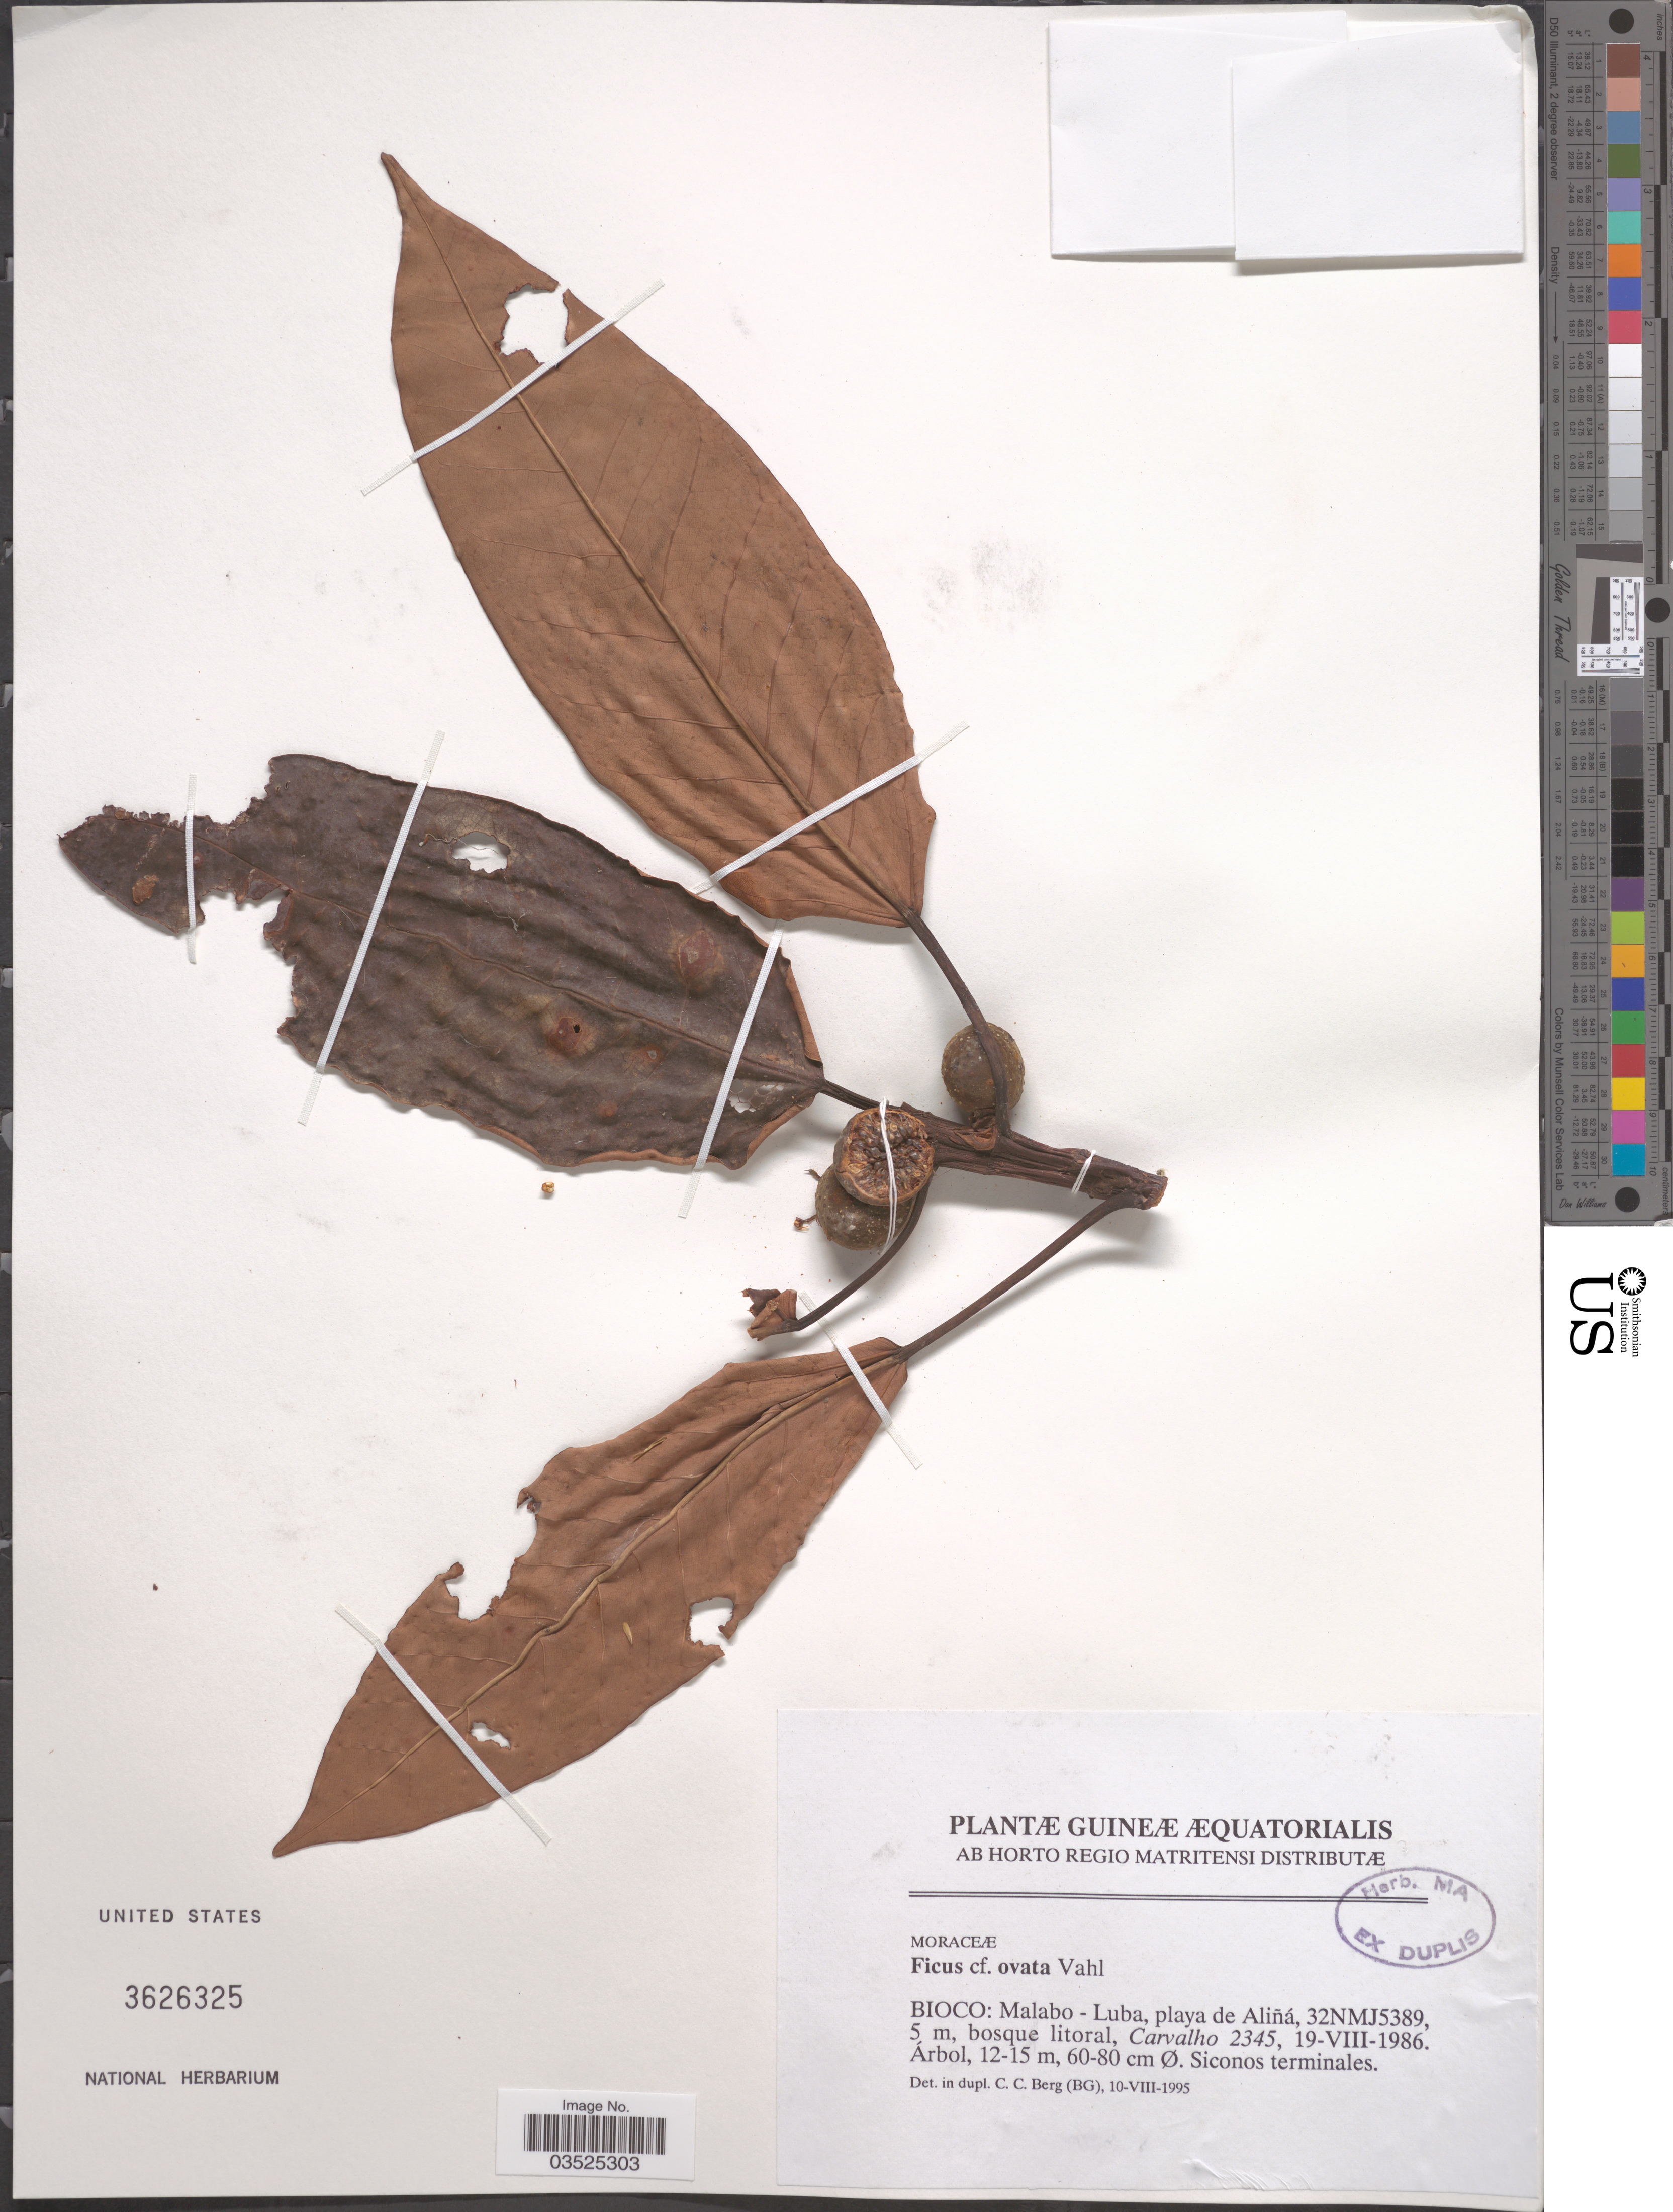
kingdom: Plantae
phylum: Tracheophyta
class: Magnoliopsida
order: Rosales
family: Moraceae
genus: Ficus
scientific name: Ficus ovata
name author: Vahl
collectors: Carvalho, --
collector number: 2345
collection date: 1986-08-19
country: Equatorial Guinea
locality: Bioco: Malabo - Luba, playa de Aliñá, 32NMJ5389.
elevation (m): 5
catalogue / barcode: US 3626325